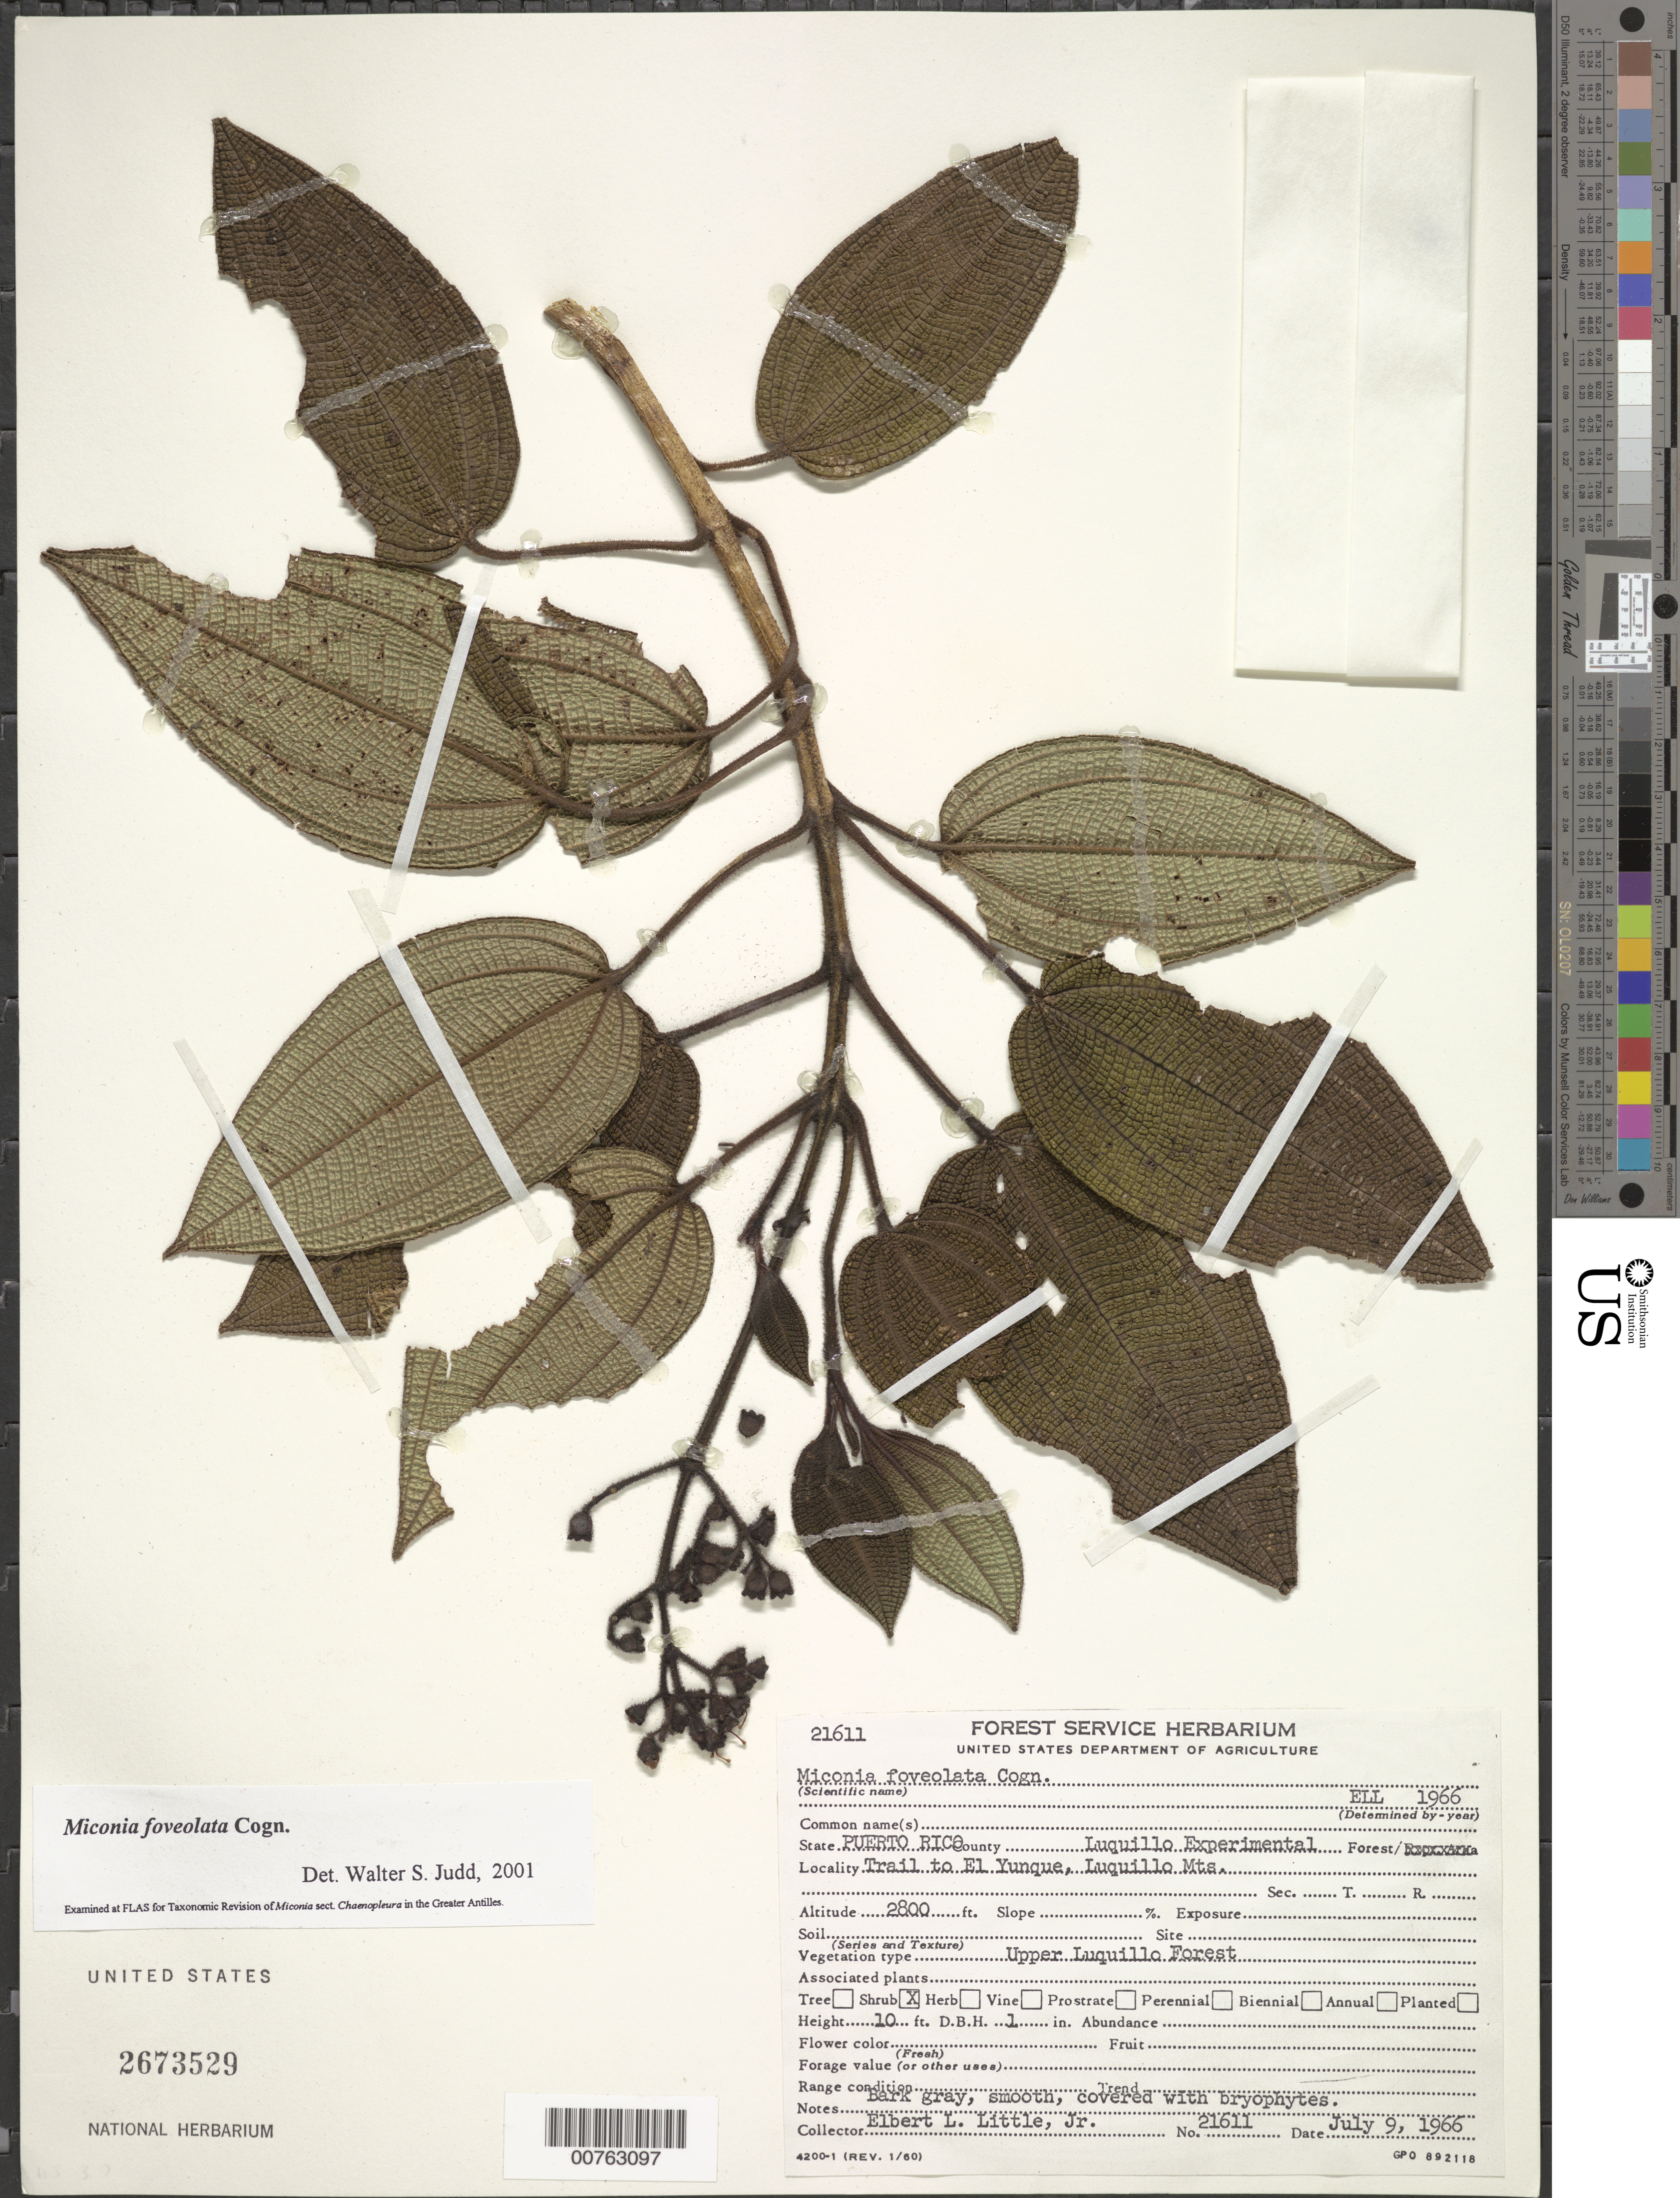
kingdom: Plantae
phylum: Tracheophyta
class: Magnoliopsida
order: Myrtales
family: Melastomataceae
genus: Miconia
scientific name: Miconia foveolata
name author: Cogn.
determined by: Judd, Walter S.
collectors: E. L. Little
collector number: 21611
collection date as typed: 09 Jul 1966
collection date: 1966-07-09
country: Puerto Rico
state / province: Luquillo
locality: Luquillo Experimental Forest. Trail to El Yunque, Luquillo Mts.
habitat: Upper Luquillo Forest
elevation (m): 853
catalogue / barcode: US 2673529